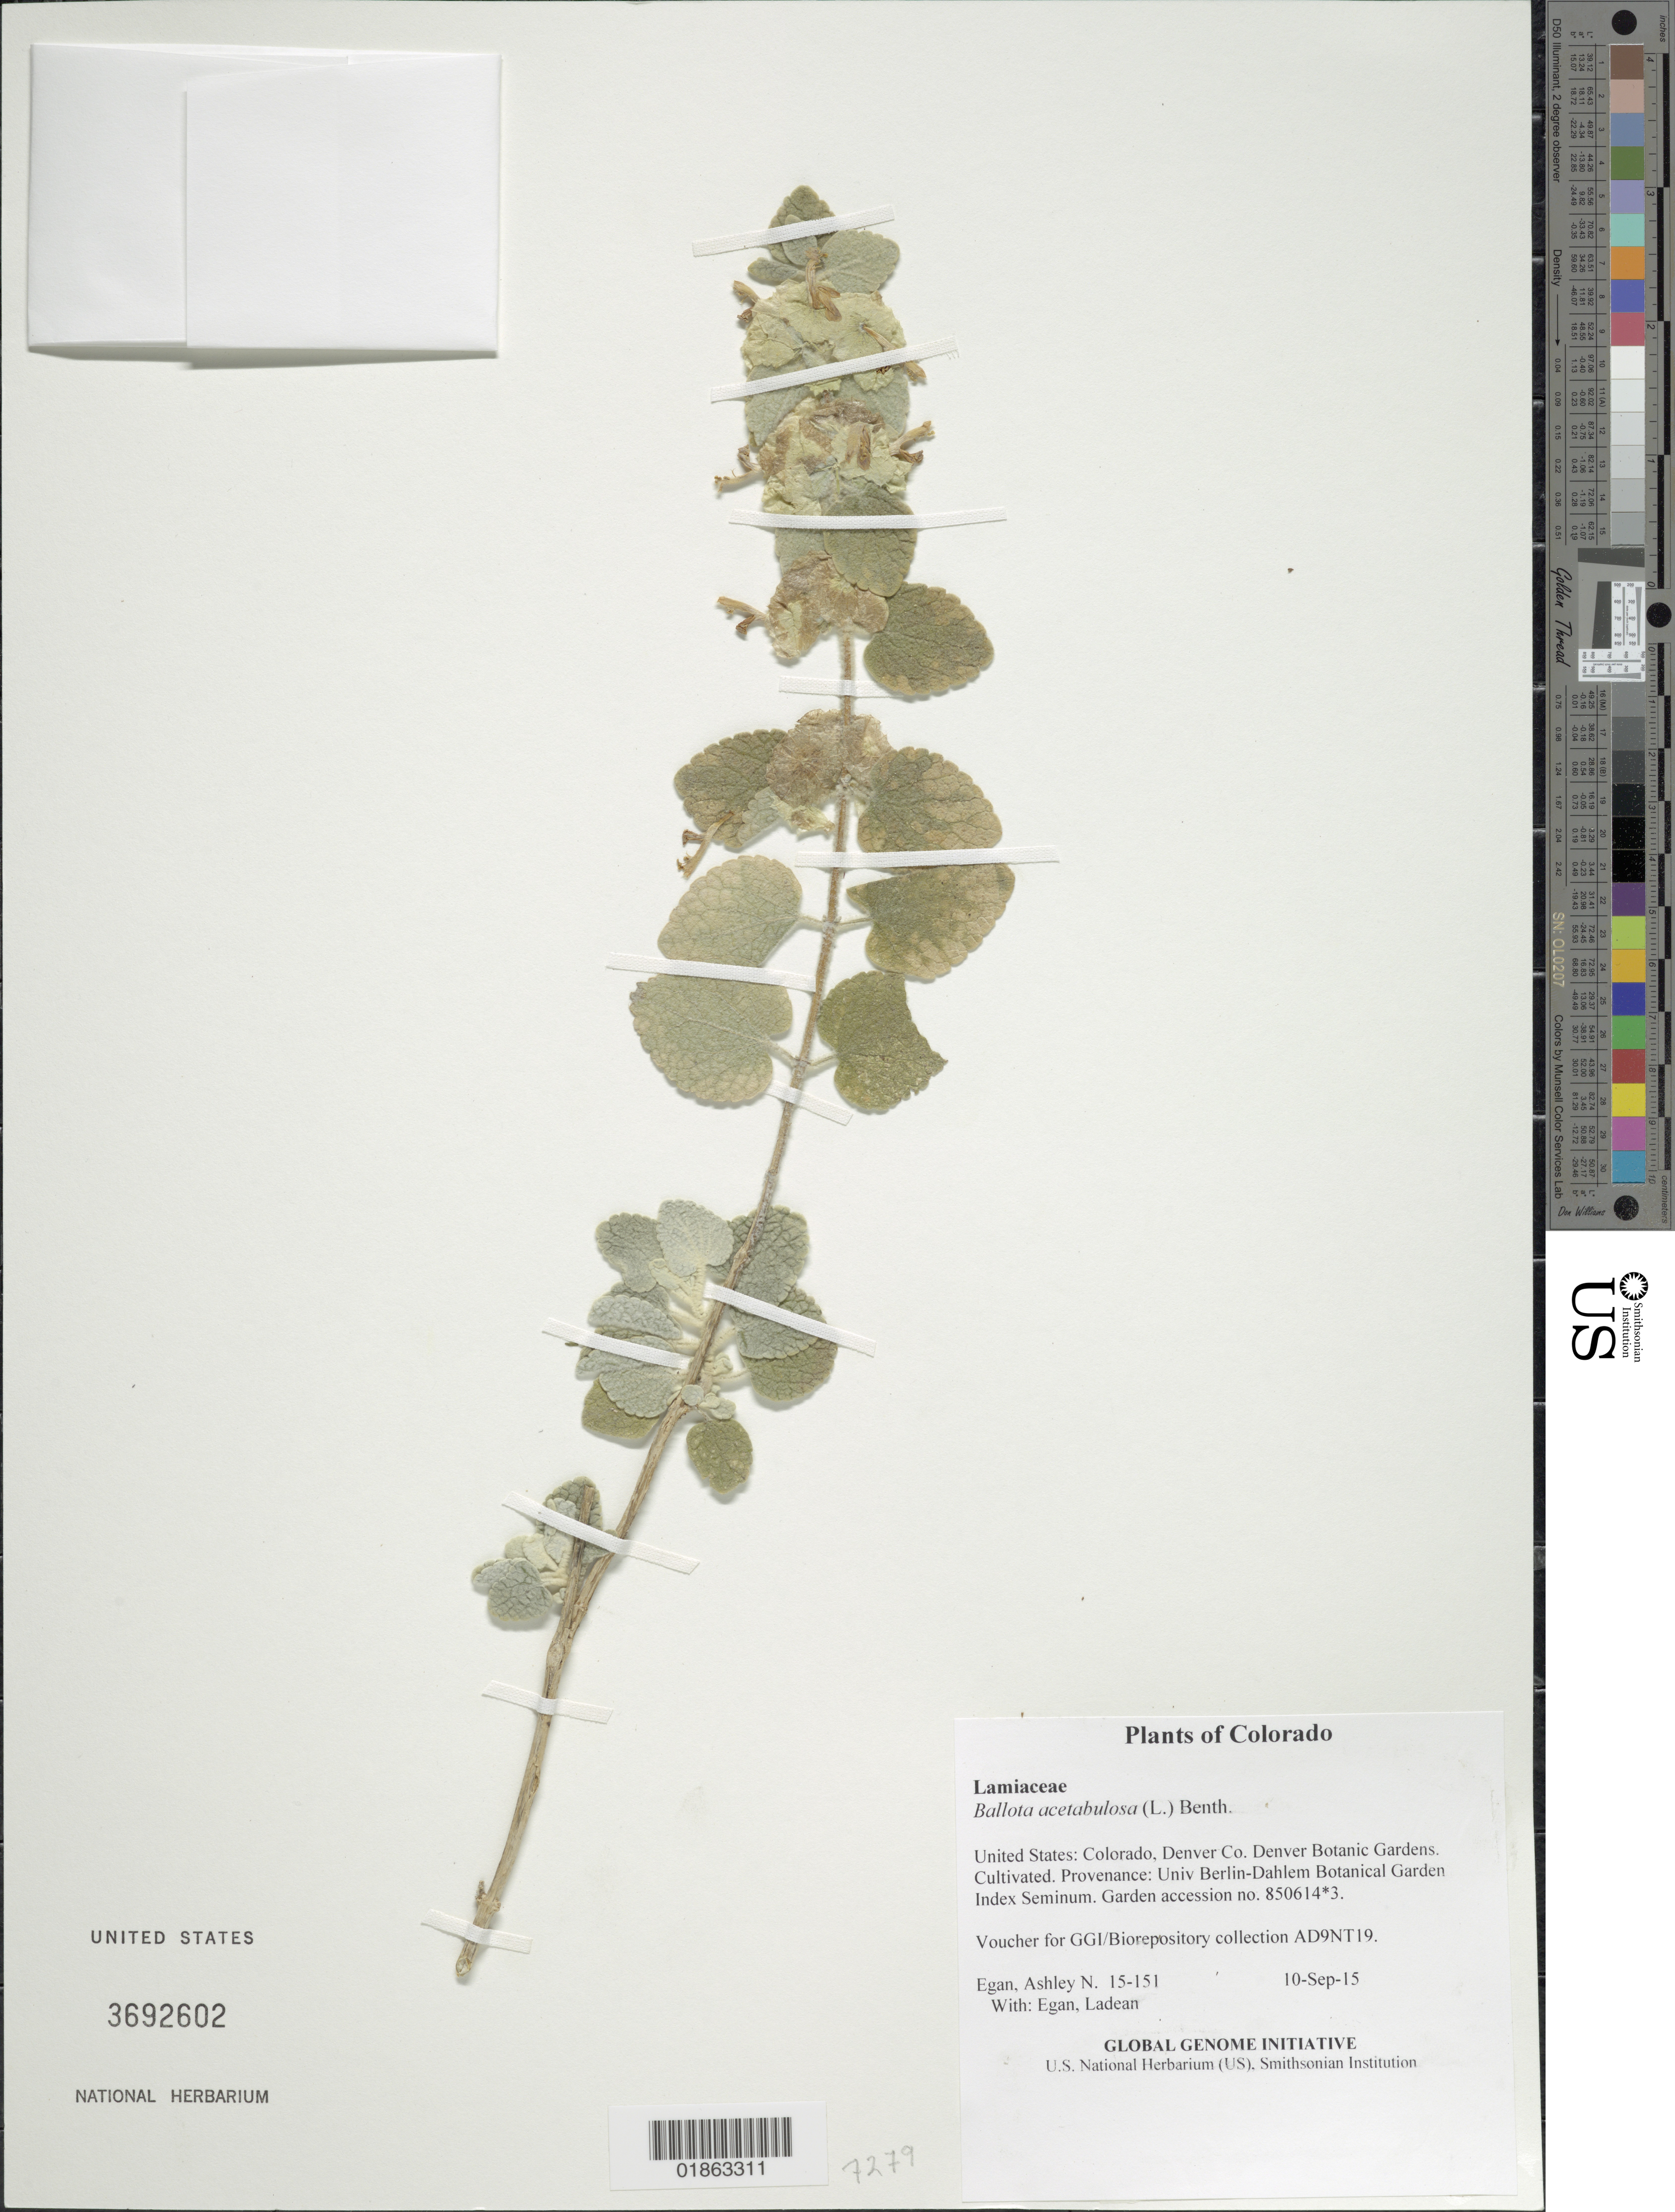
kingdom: Plantae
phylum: Tracheophyta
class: Magnoliopsida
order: Lamiales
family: Lamiaceae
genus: Ballota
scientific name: Ballota acetabulosa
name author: (L.) Benth.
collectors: A. N. Egan & L. Egan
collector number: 15-151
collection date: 2015-09-10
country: United States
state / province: Colorado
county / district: Denver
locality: Denver Botanic Gardens. Cultivated. Provenance: Univ Berlin-Dahlem Botanical Garden Index Seminum. Garden accession no. 850614.3.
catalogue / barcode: US 3692602